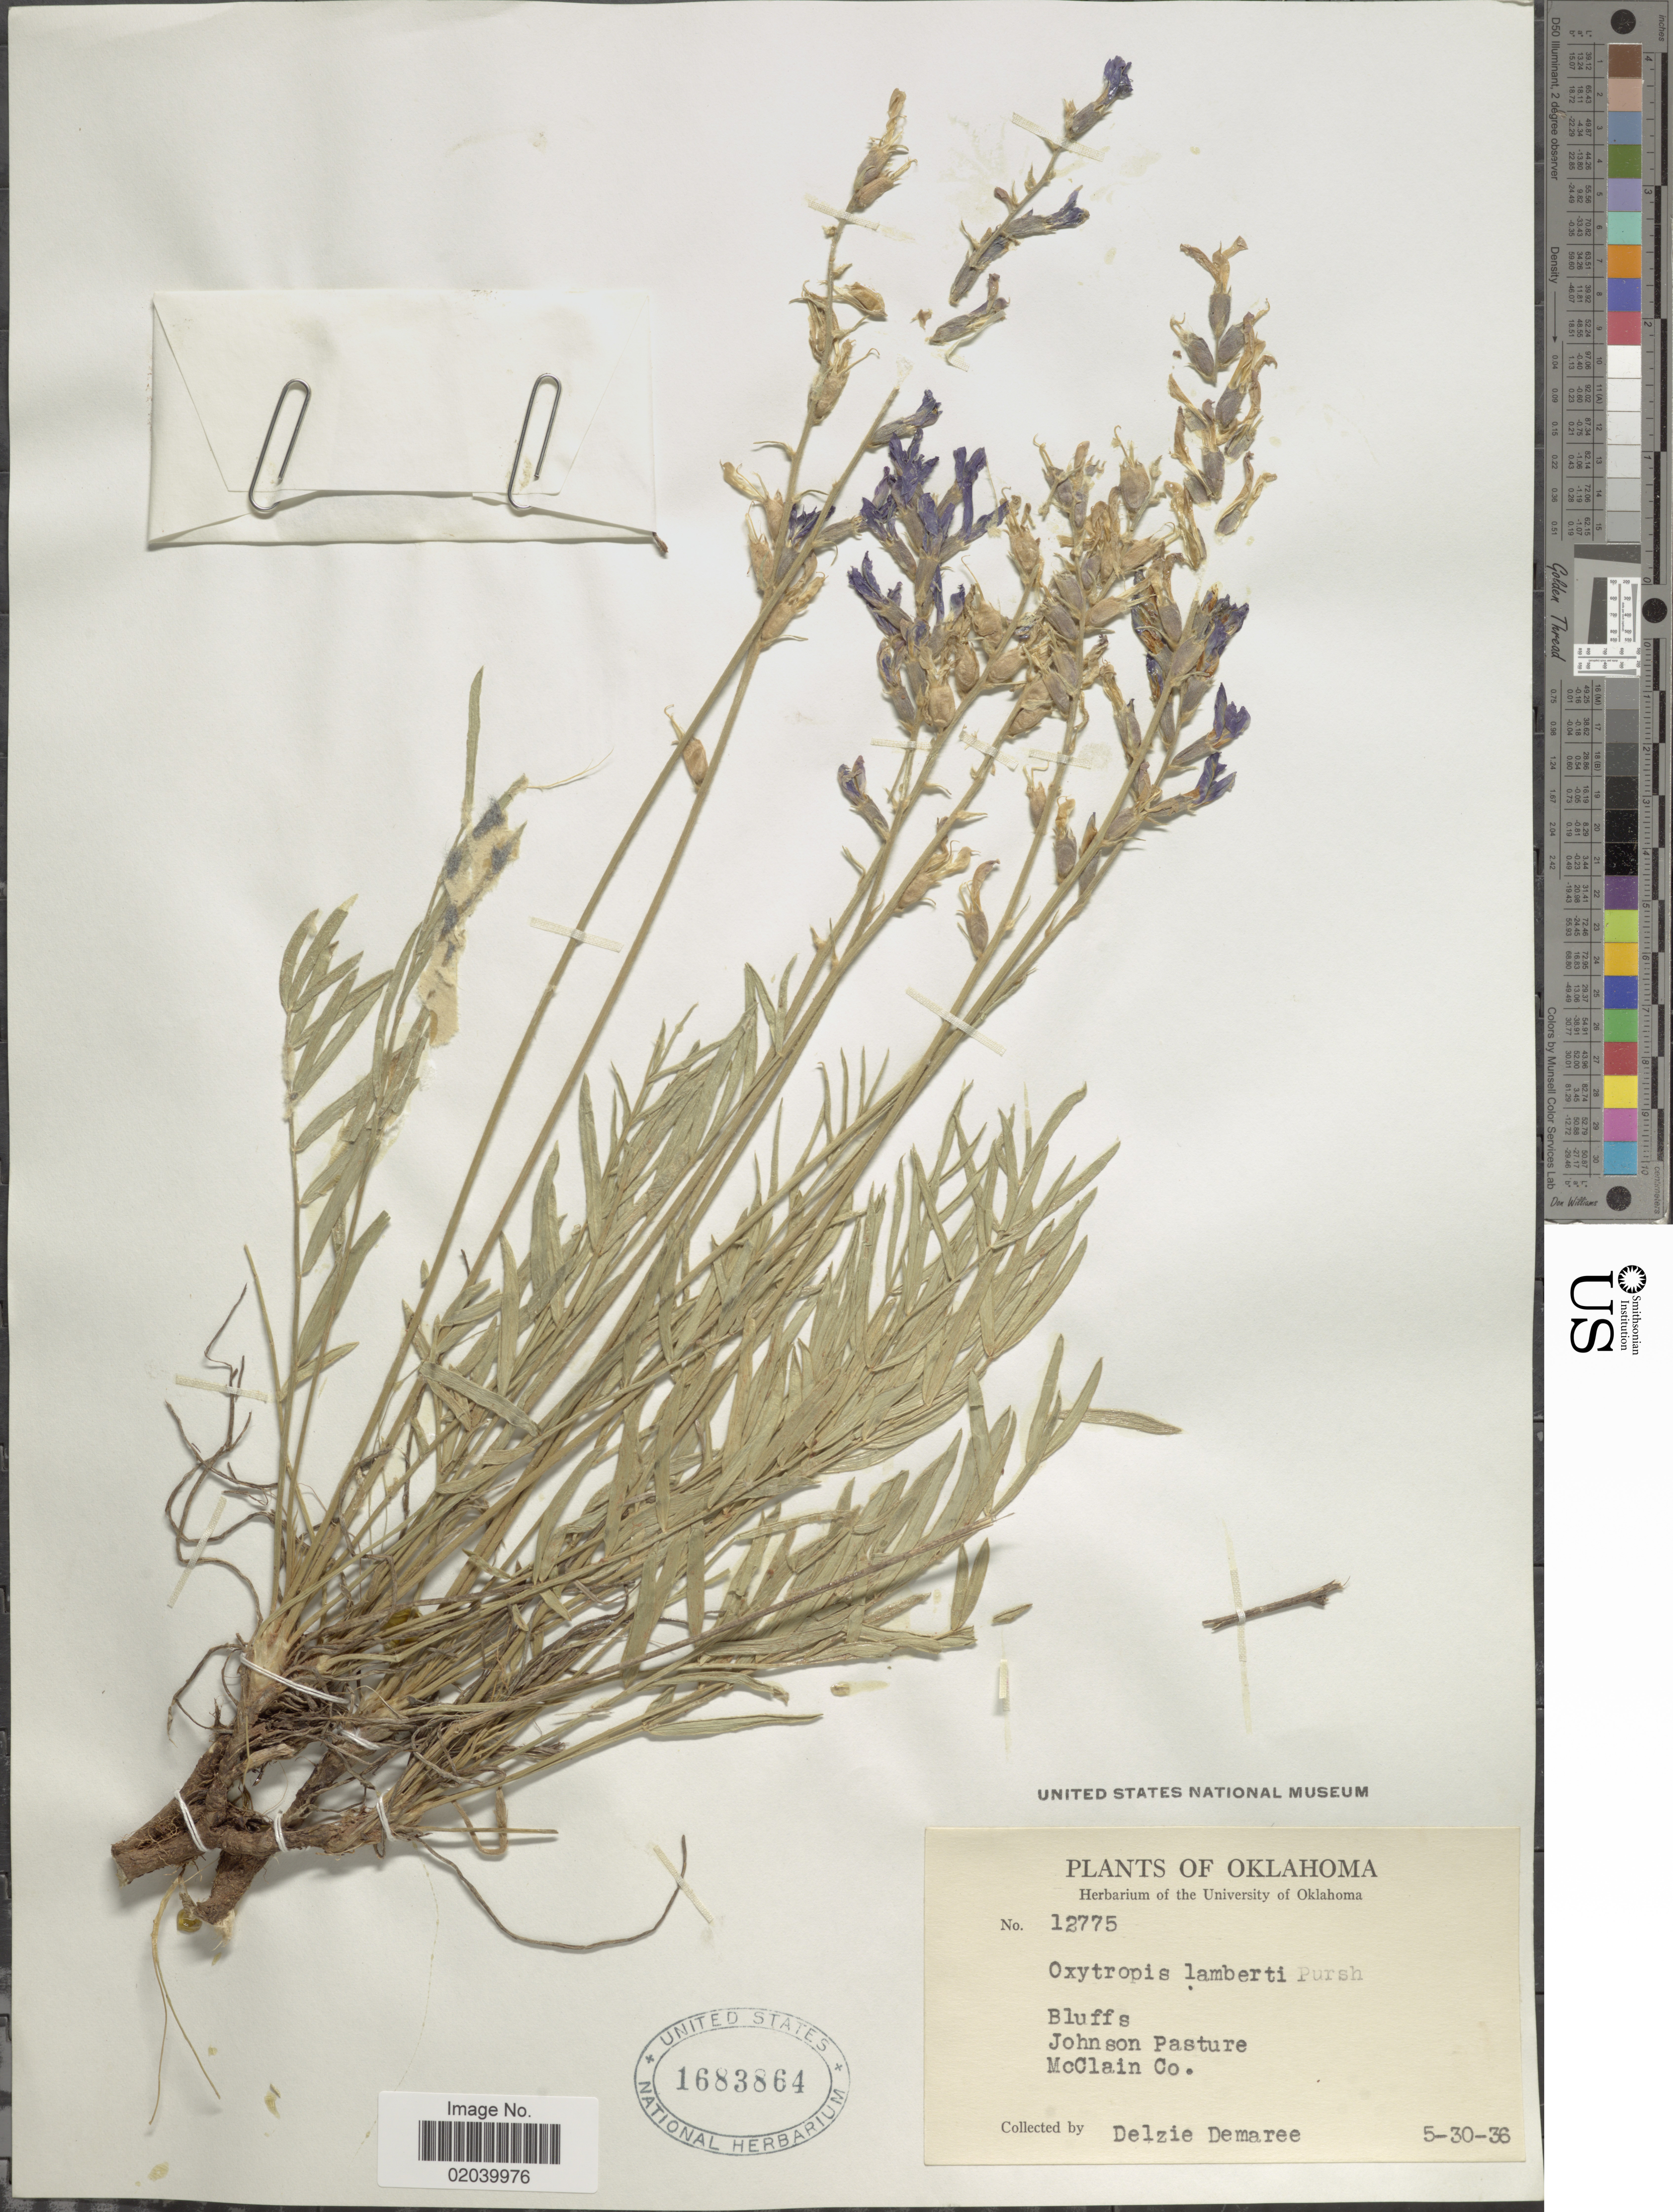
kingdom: Plantae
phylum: Tracheophyta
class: Magnoliopsida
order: Fabales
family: Fabaceae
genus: Oxytropis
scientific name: Oxytropis lambertii var. articulata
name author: (Greene) Barneby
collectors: D. Demaree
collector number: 12775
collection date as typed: Transcribed d/m/y: 30/5/36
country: United States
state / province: Oklahoma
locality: Bluffs, Johnson Pasture, McClain Co.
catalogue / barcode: US 1683864